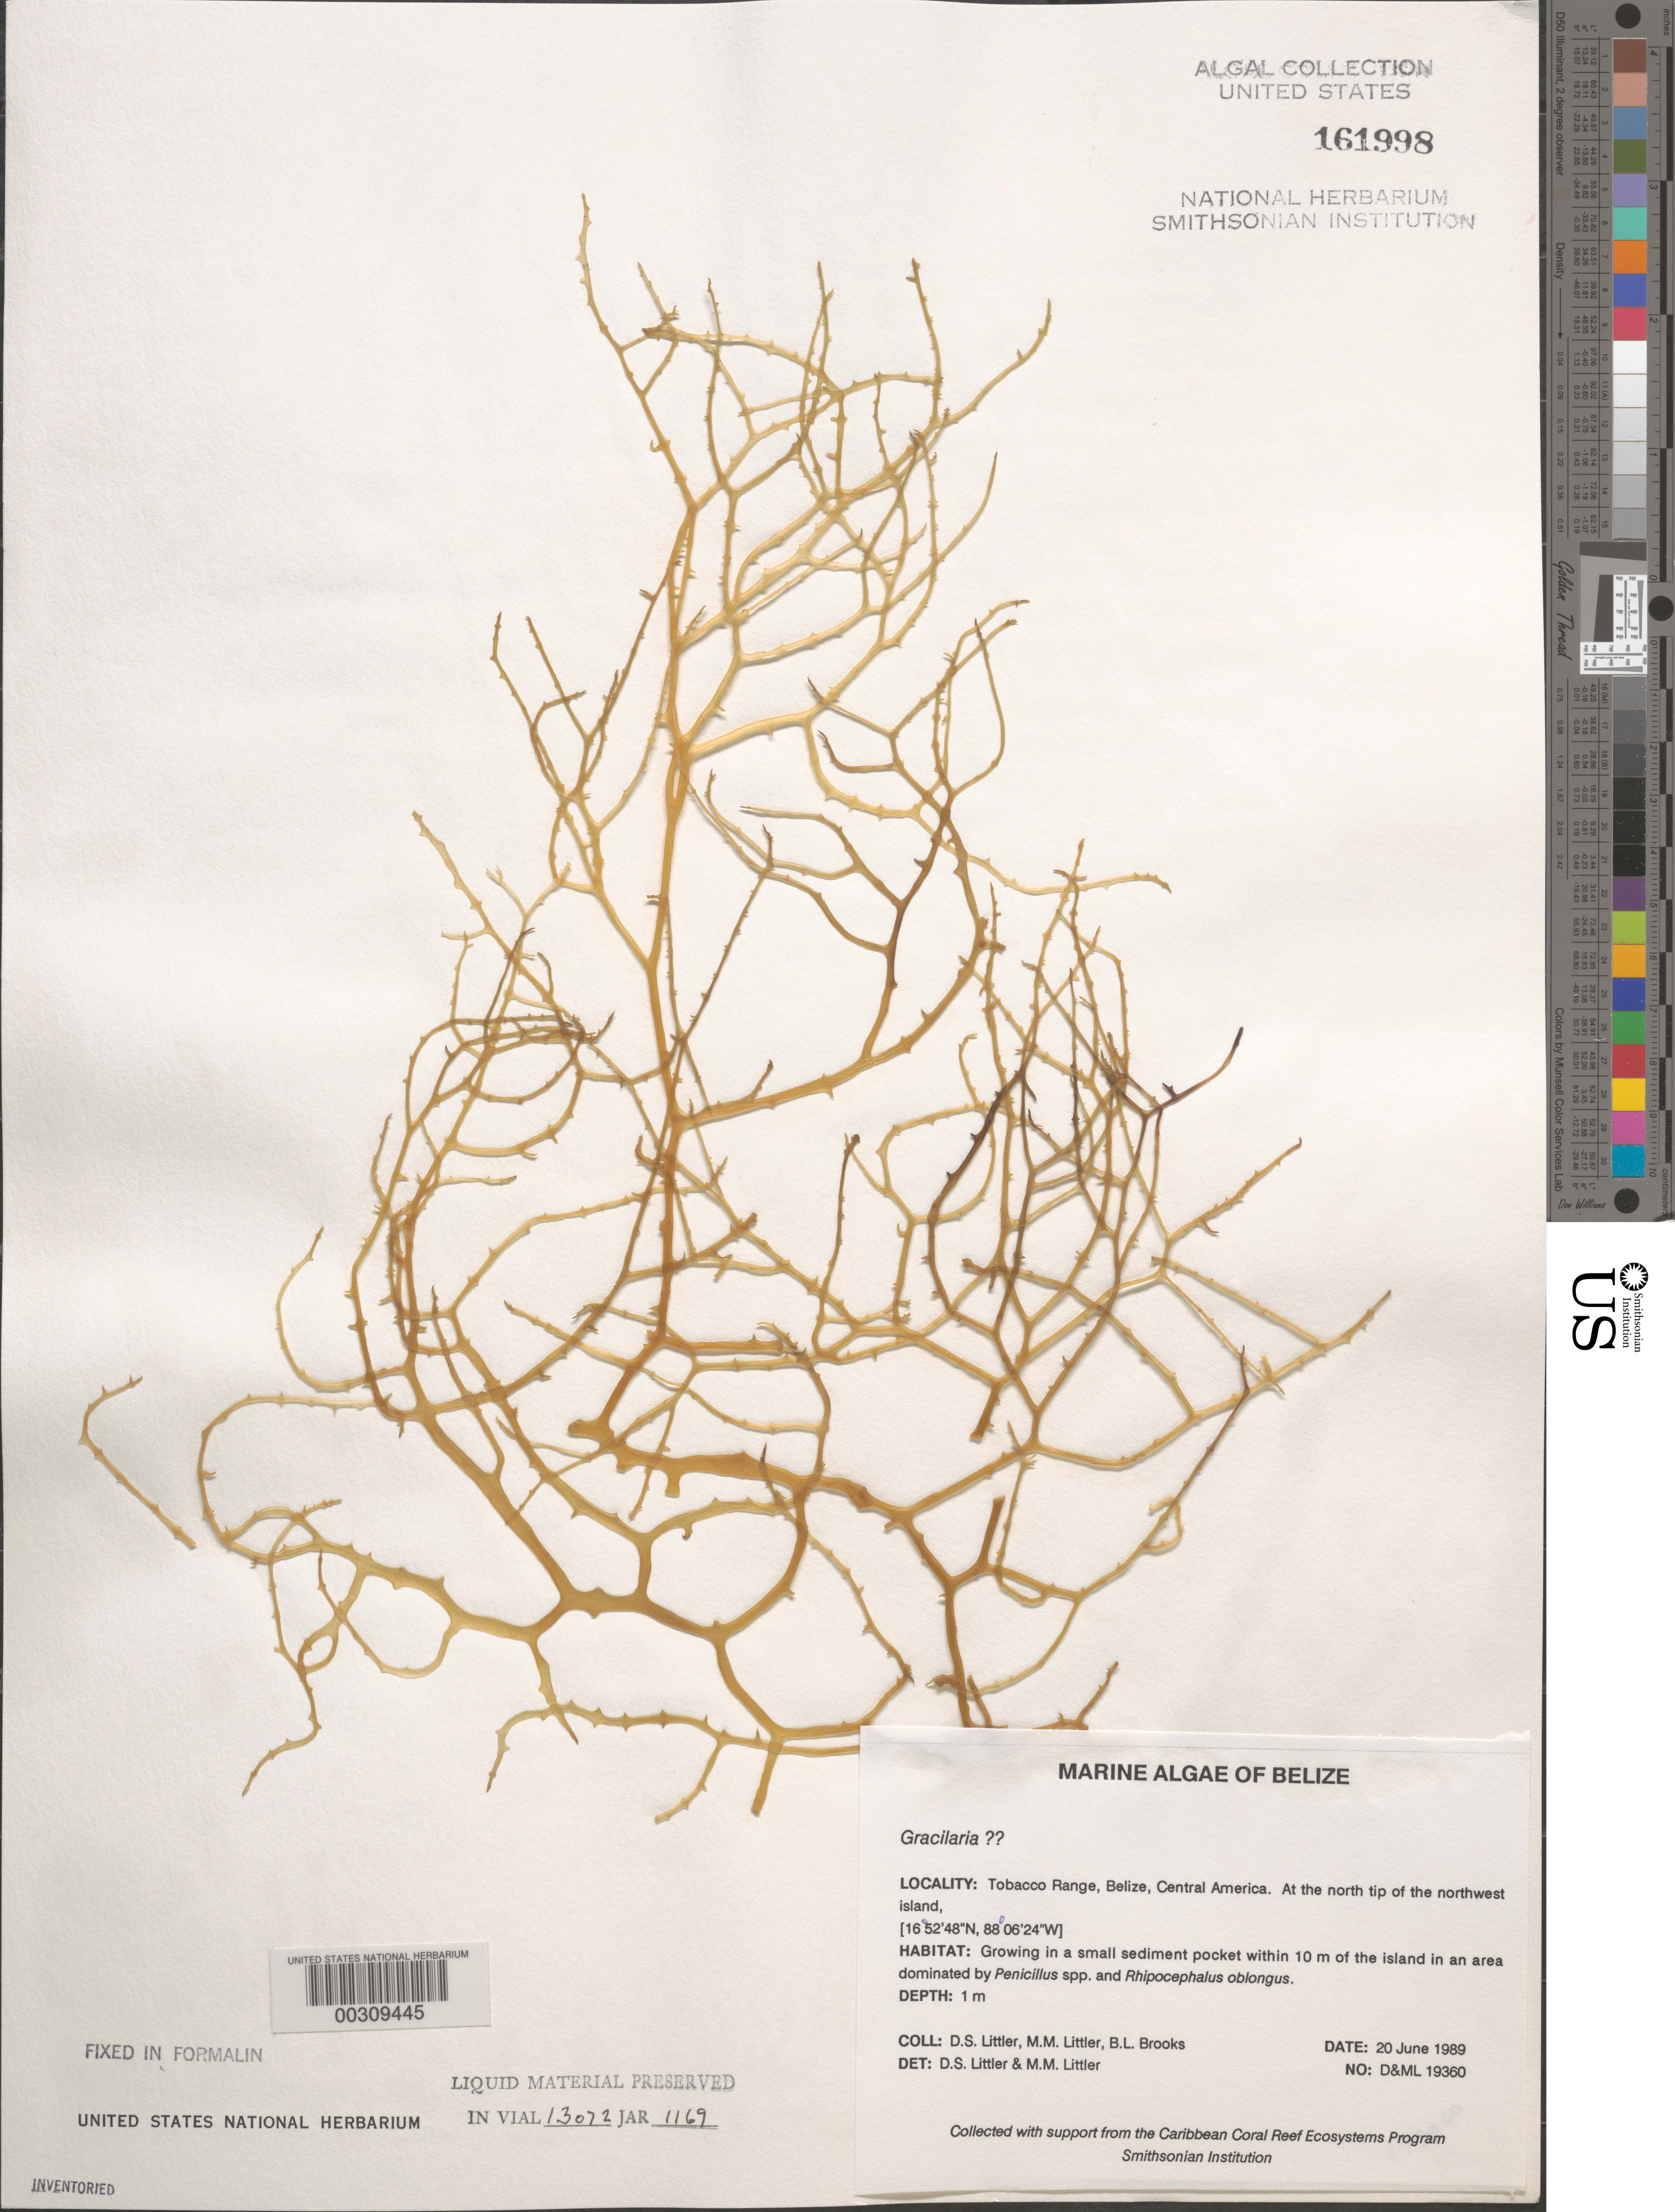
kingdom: Plantae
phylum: Rhodophyta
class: Florideophyceae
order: Gracilariales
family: Gracilariaceae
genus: Gracilaria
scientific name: Gracilaria sp.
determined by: Littler, D. S.; Littler, M. M.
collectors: D. S. Littler, M. M. Littler & B. Brooks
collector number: D&ML 19360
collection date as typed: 20 Jun 1989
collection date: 1989-06-20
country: Belize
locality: Tobacco Range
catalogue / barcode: US 161998